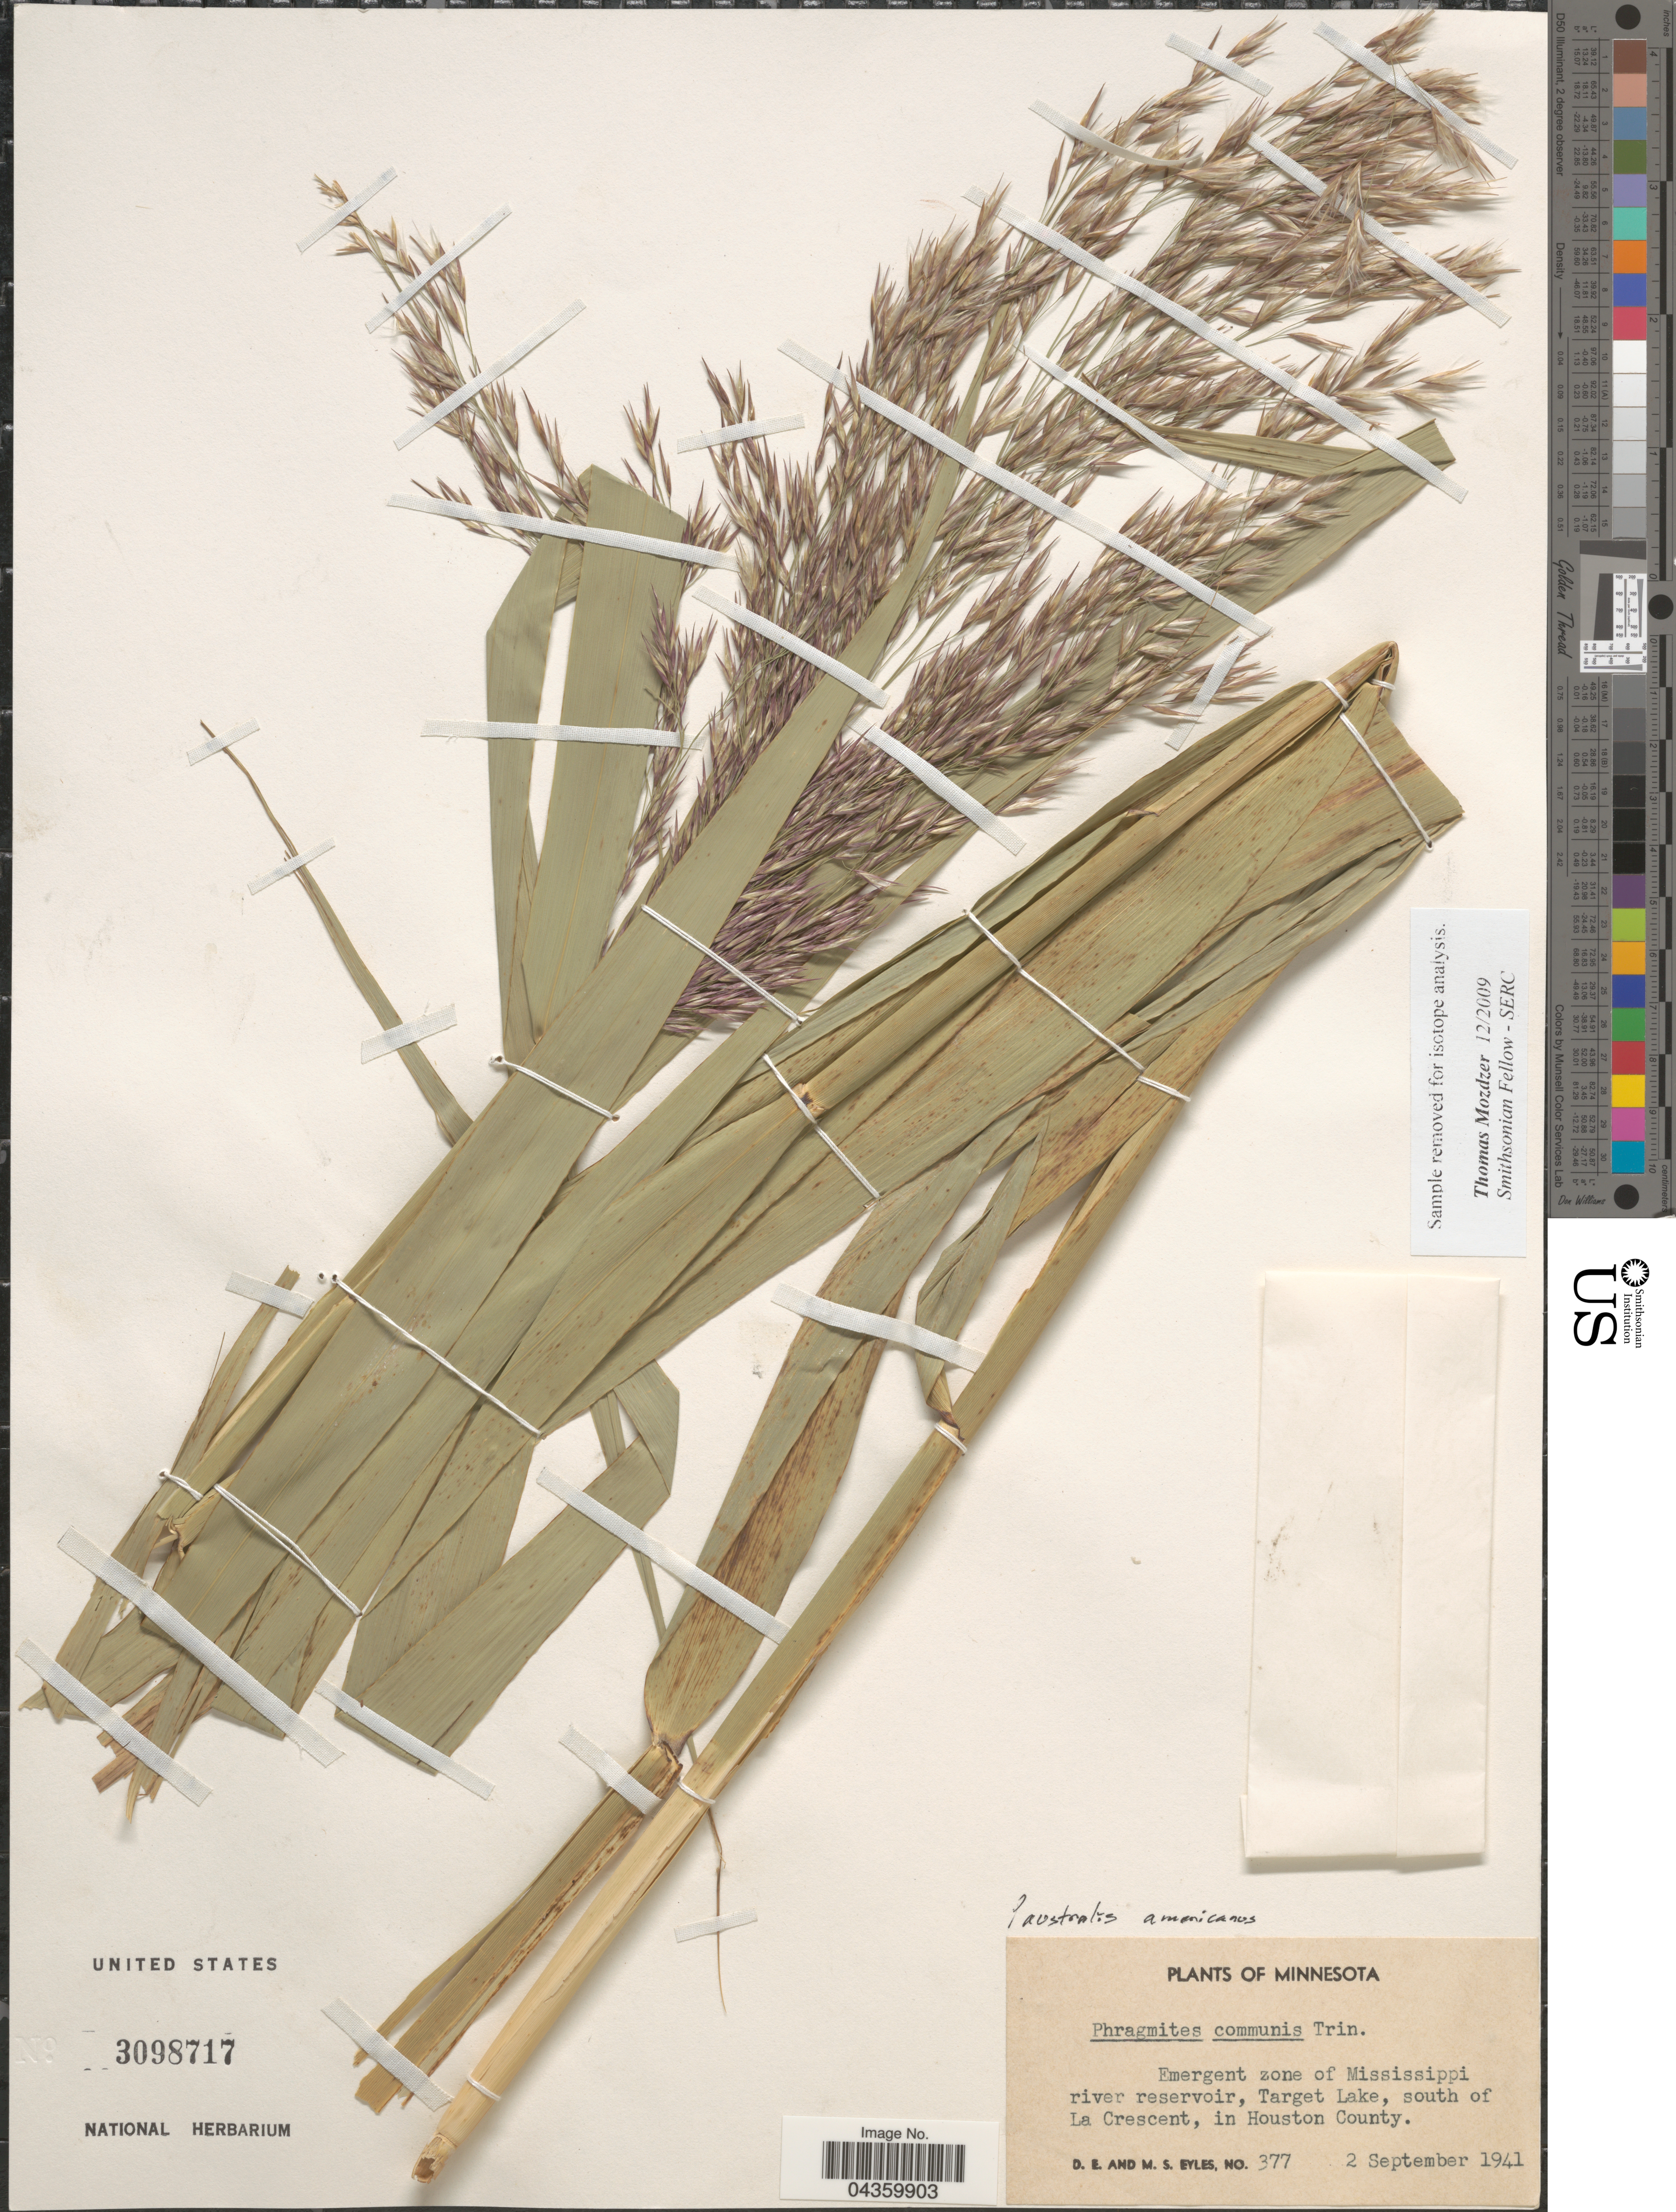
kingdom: Plantae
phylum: Tracheophyta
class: Liliopsida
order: Poales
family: Poaceae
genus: Phragmites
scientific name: Phragmites australis subsp. americanus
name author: Saltonstall & et al.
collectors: D. Eyles & M. Eyles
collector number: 377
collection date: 1941-09-02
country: United States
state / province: Minnesota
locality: Emergent zone of Mississippi river reservoir, Target Lake, south of La Crescent, in Houston County.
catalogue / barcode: US 3098717